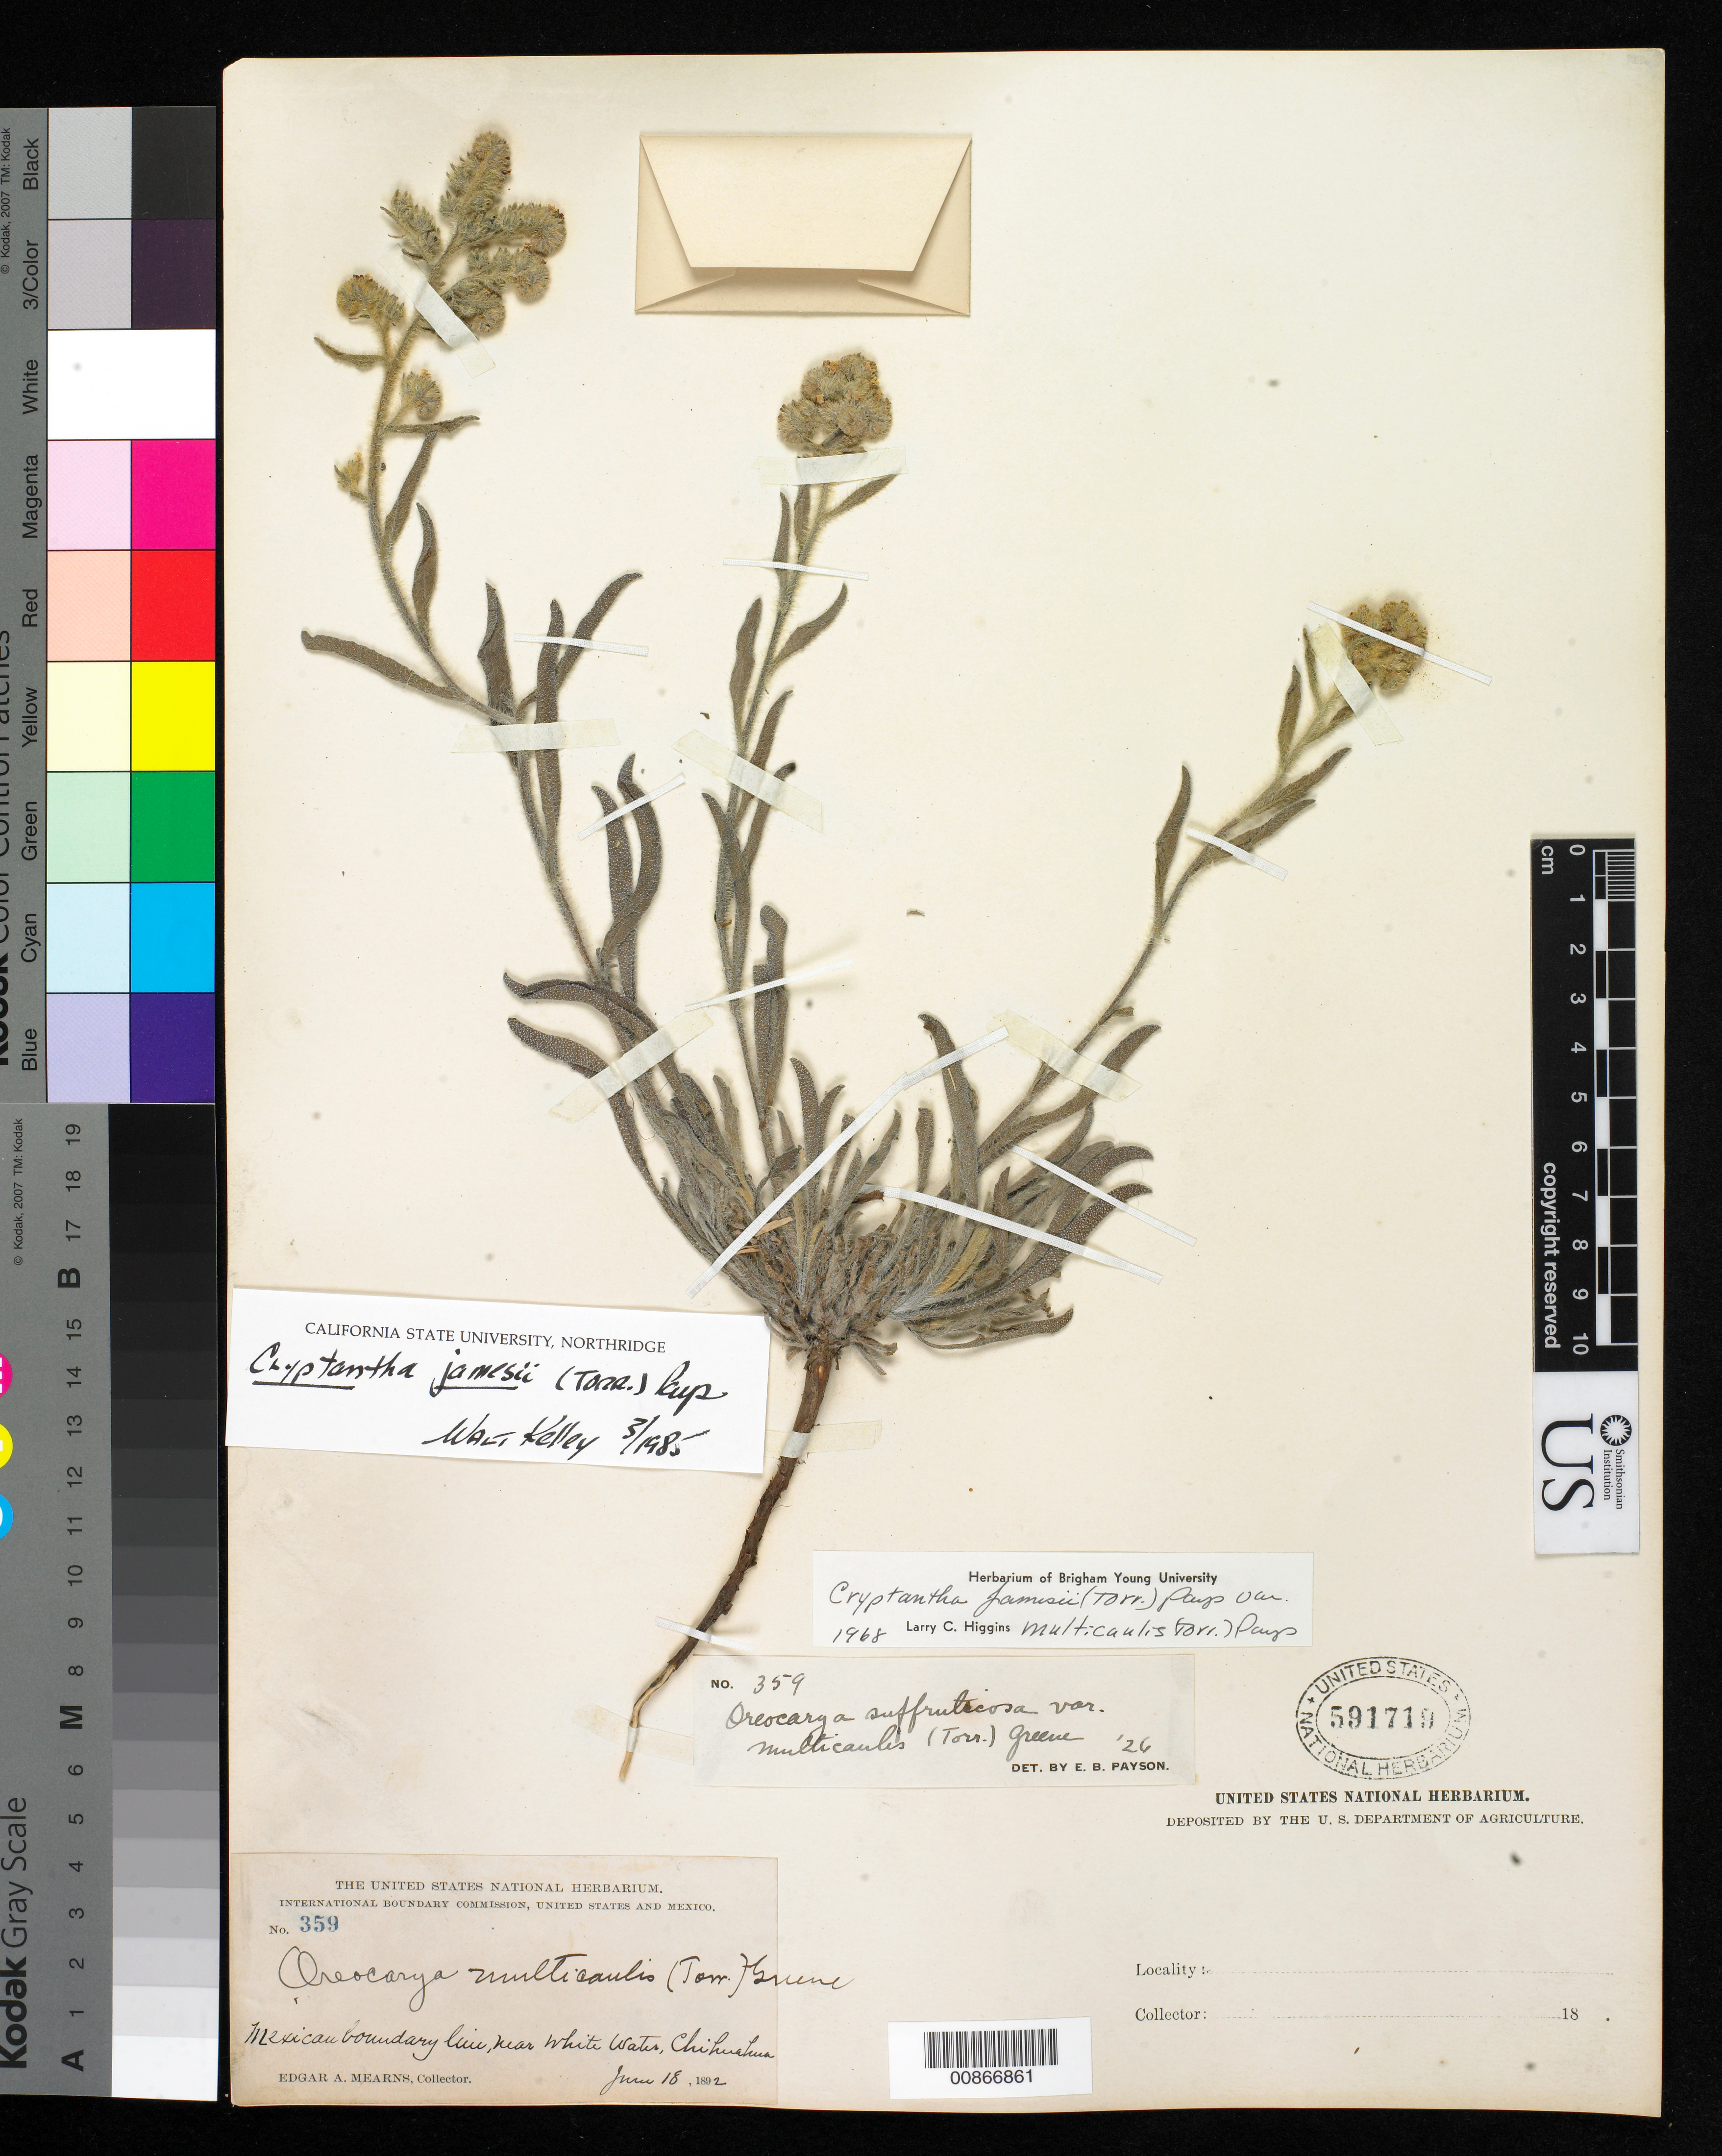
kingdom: Plantae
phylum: Tracheophyta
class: Magnoliopsida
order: Boraginales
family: Boraginaceae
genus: Cryptantha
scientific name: Cryptantha jamesii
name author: (Torr.) Payson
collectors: E. A. Mearns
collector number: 359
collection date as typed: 18 Jun 1892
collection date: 1892-06-18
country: Mexico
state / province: Chihuahua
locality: Mexican Boundary Line, near White Water, Chihuahua.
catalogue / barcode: US 591719